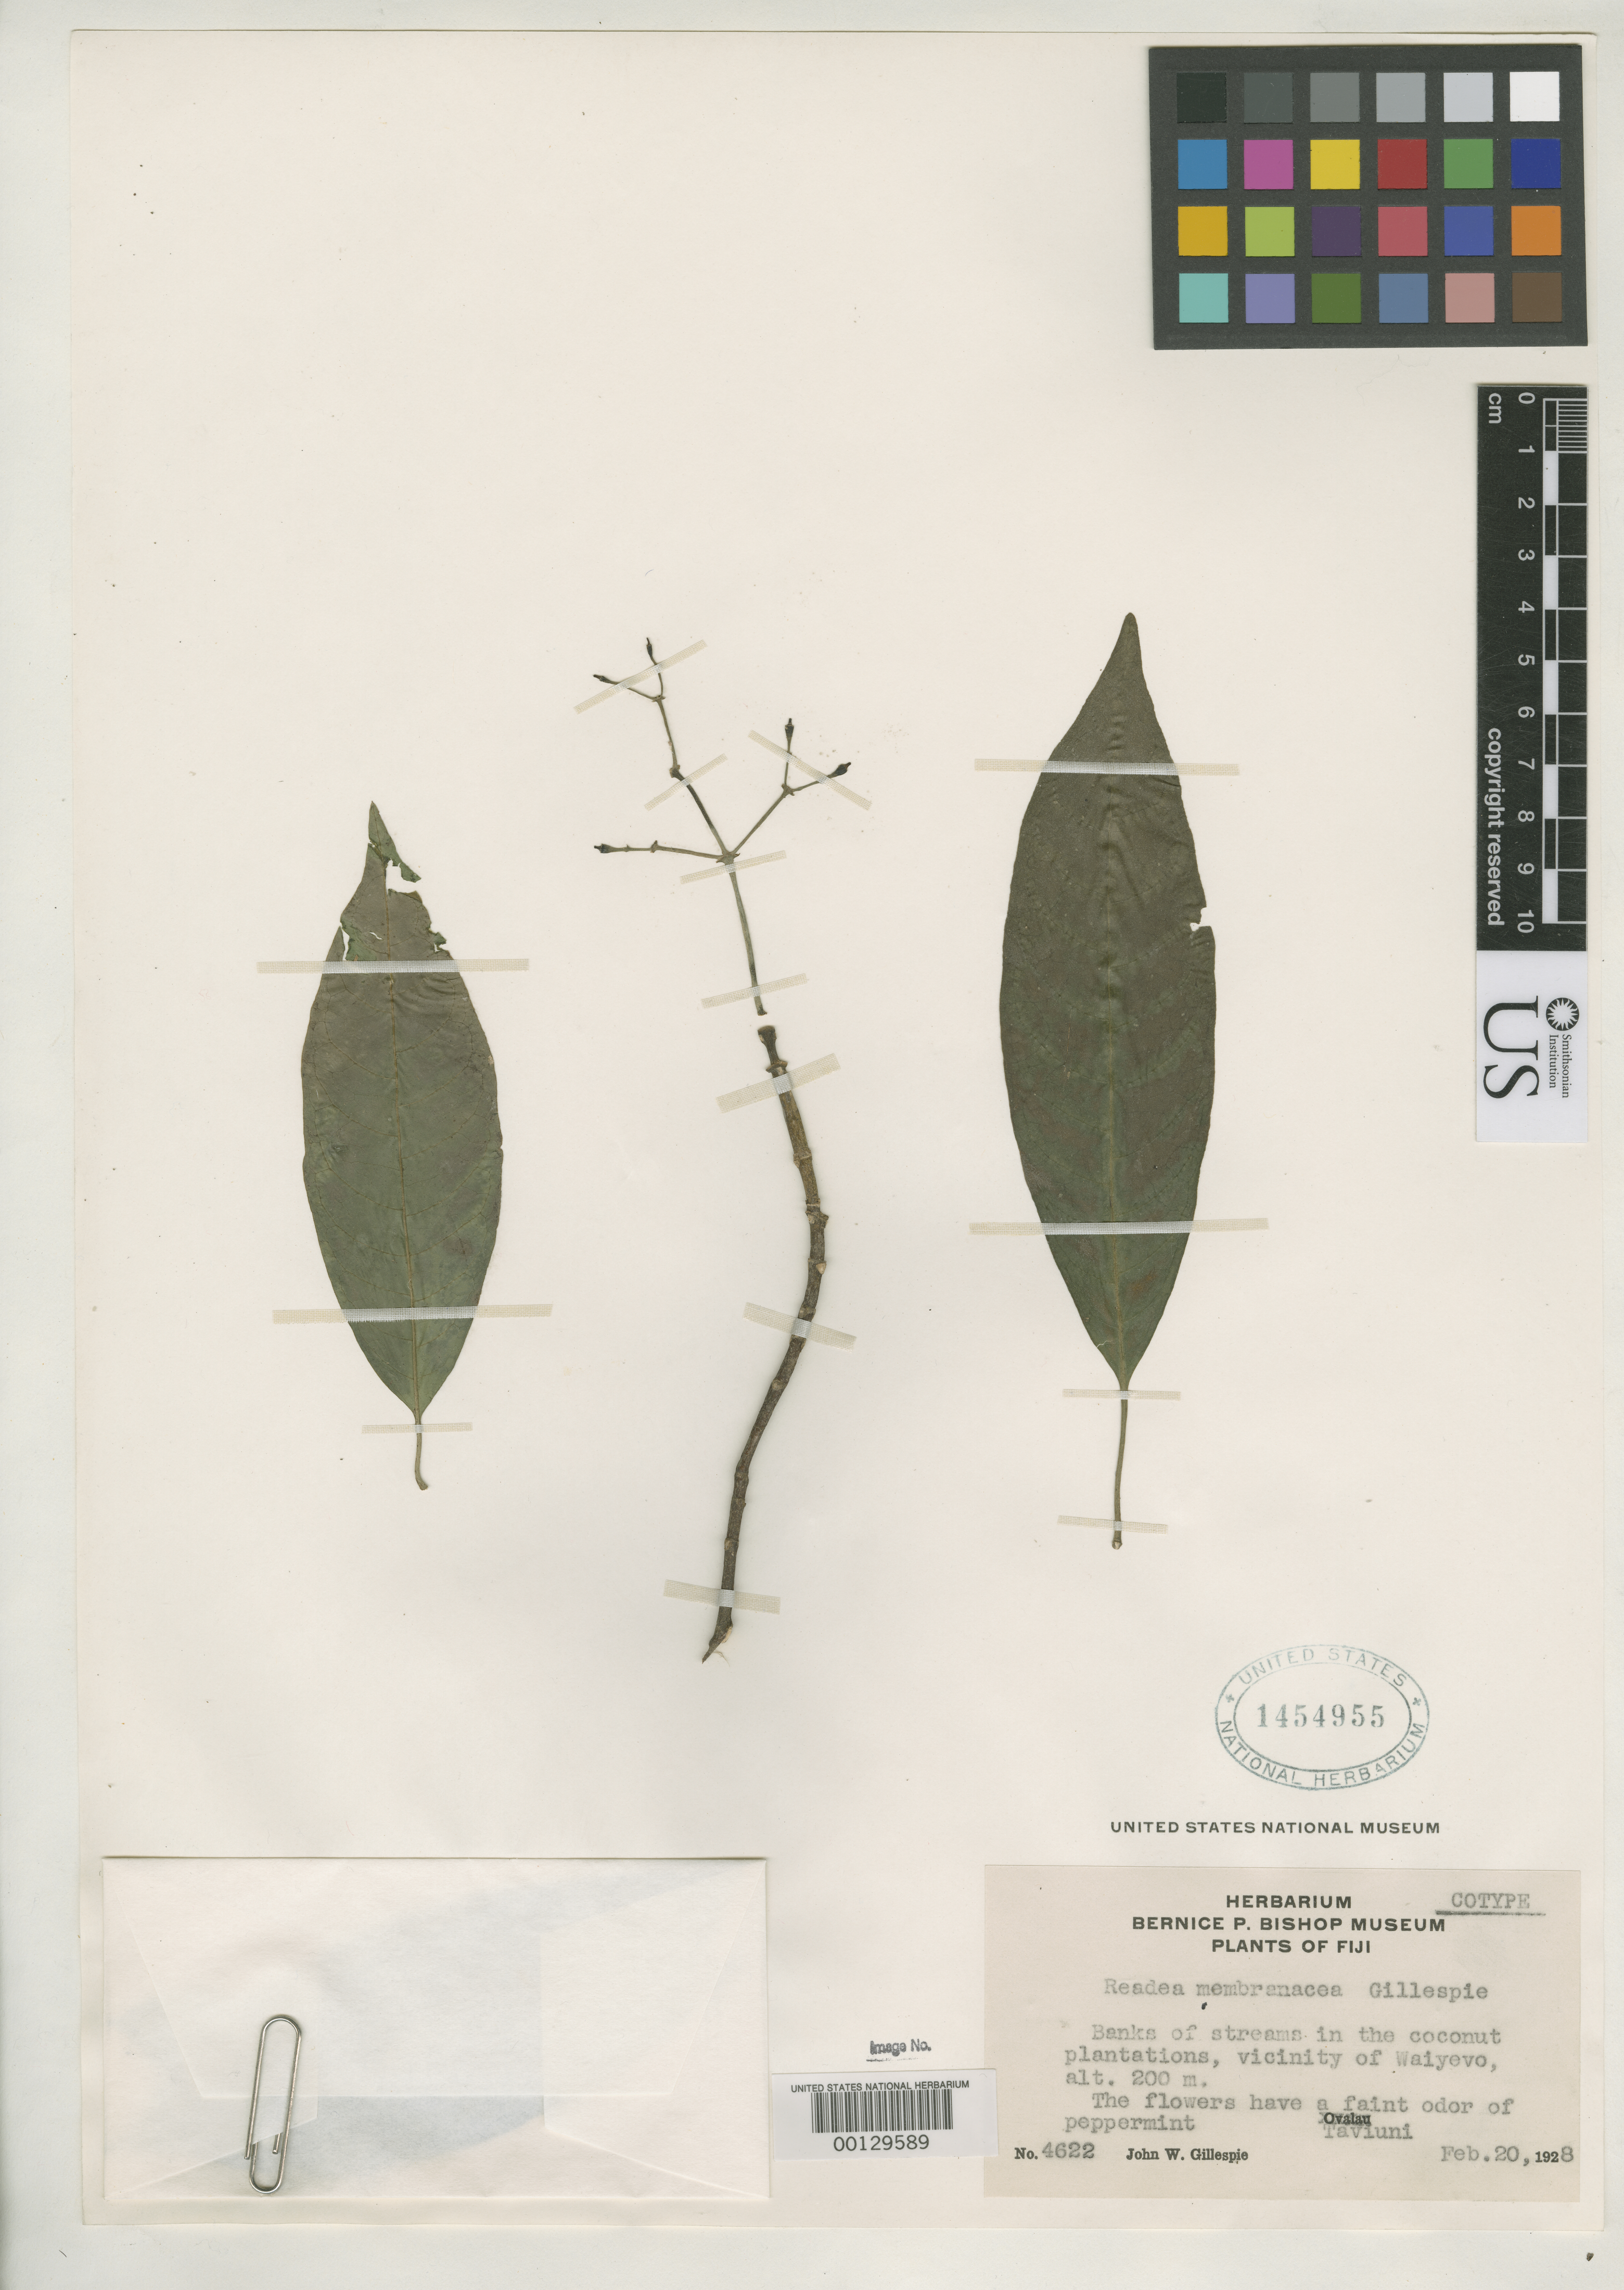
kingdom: Plantae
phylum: Tracheophyta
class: Magnoliopsida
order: Gentianales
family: Rubiaceae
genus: Readea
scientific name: Readea membranacea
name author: Gillespie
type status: Isotype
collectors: J. W. Gillespie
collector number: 4622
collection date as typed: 20 Feb 1928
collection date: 1928-02-20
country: Fiji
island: Taveuni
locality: Vicinity of Waiyevo, Taviuni.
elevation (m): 200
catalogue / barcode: US 1454955